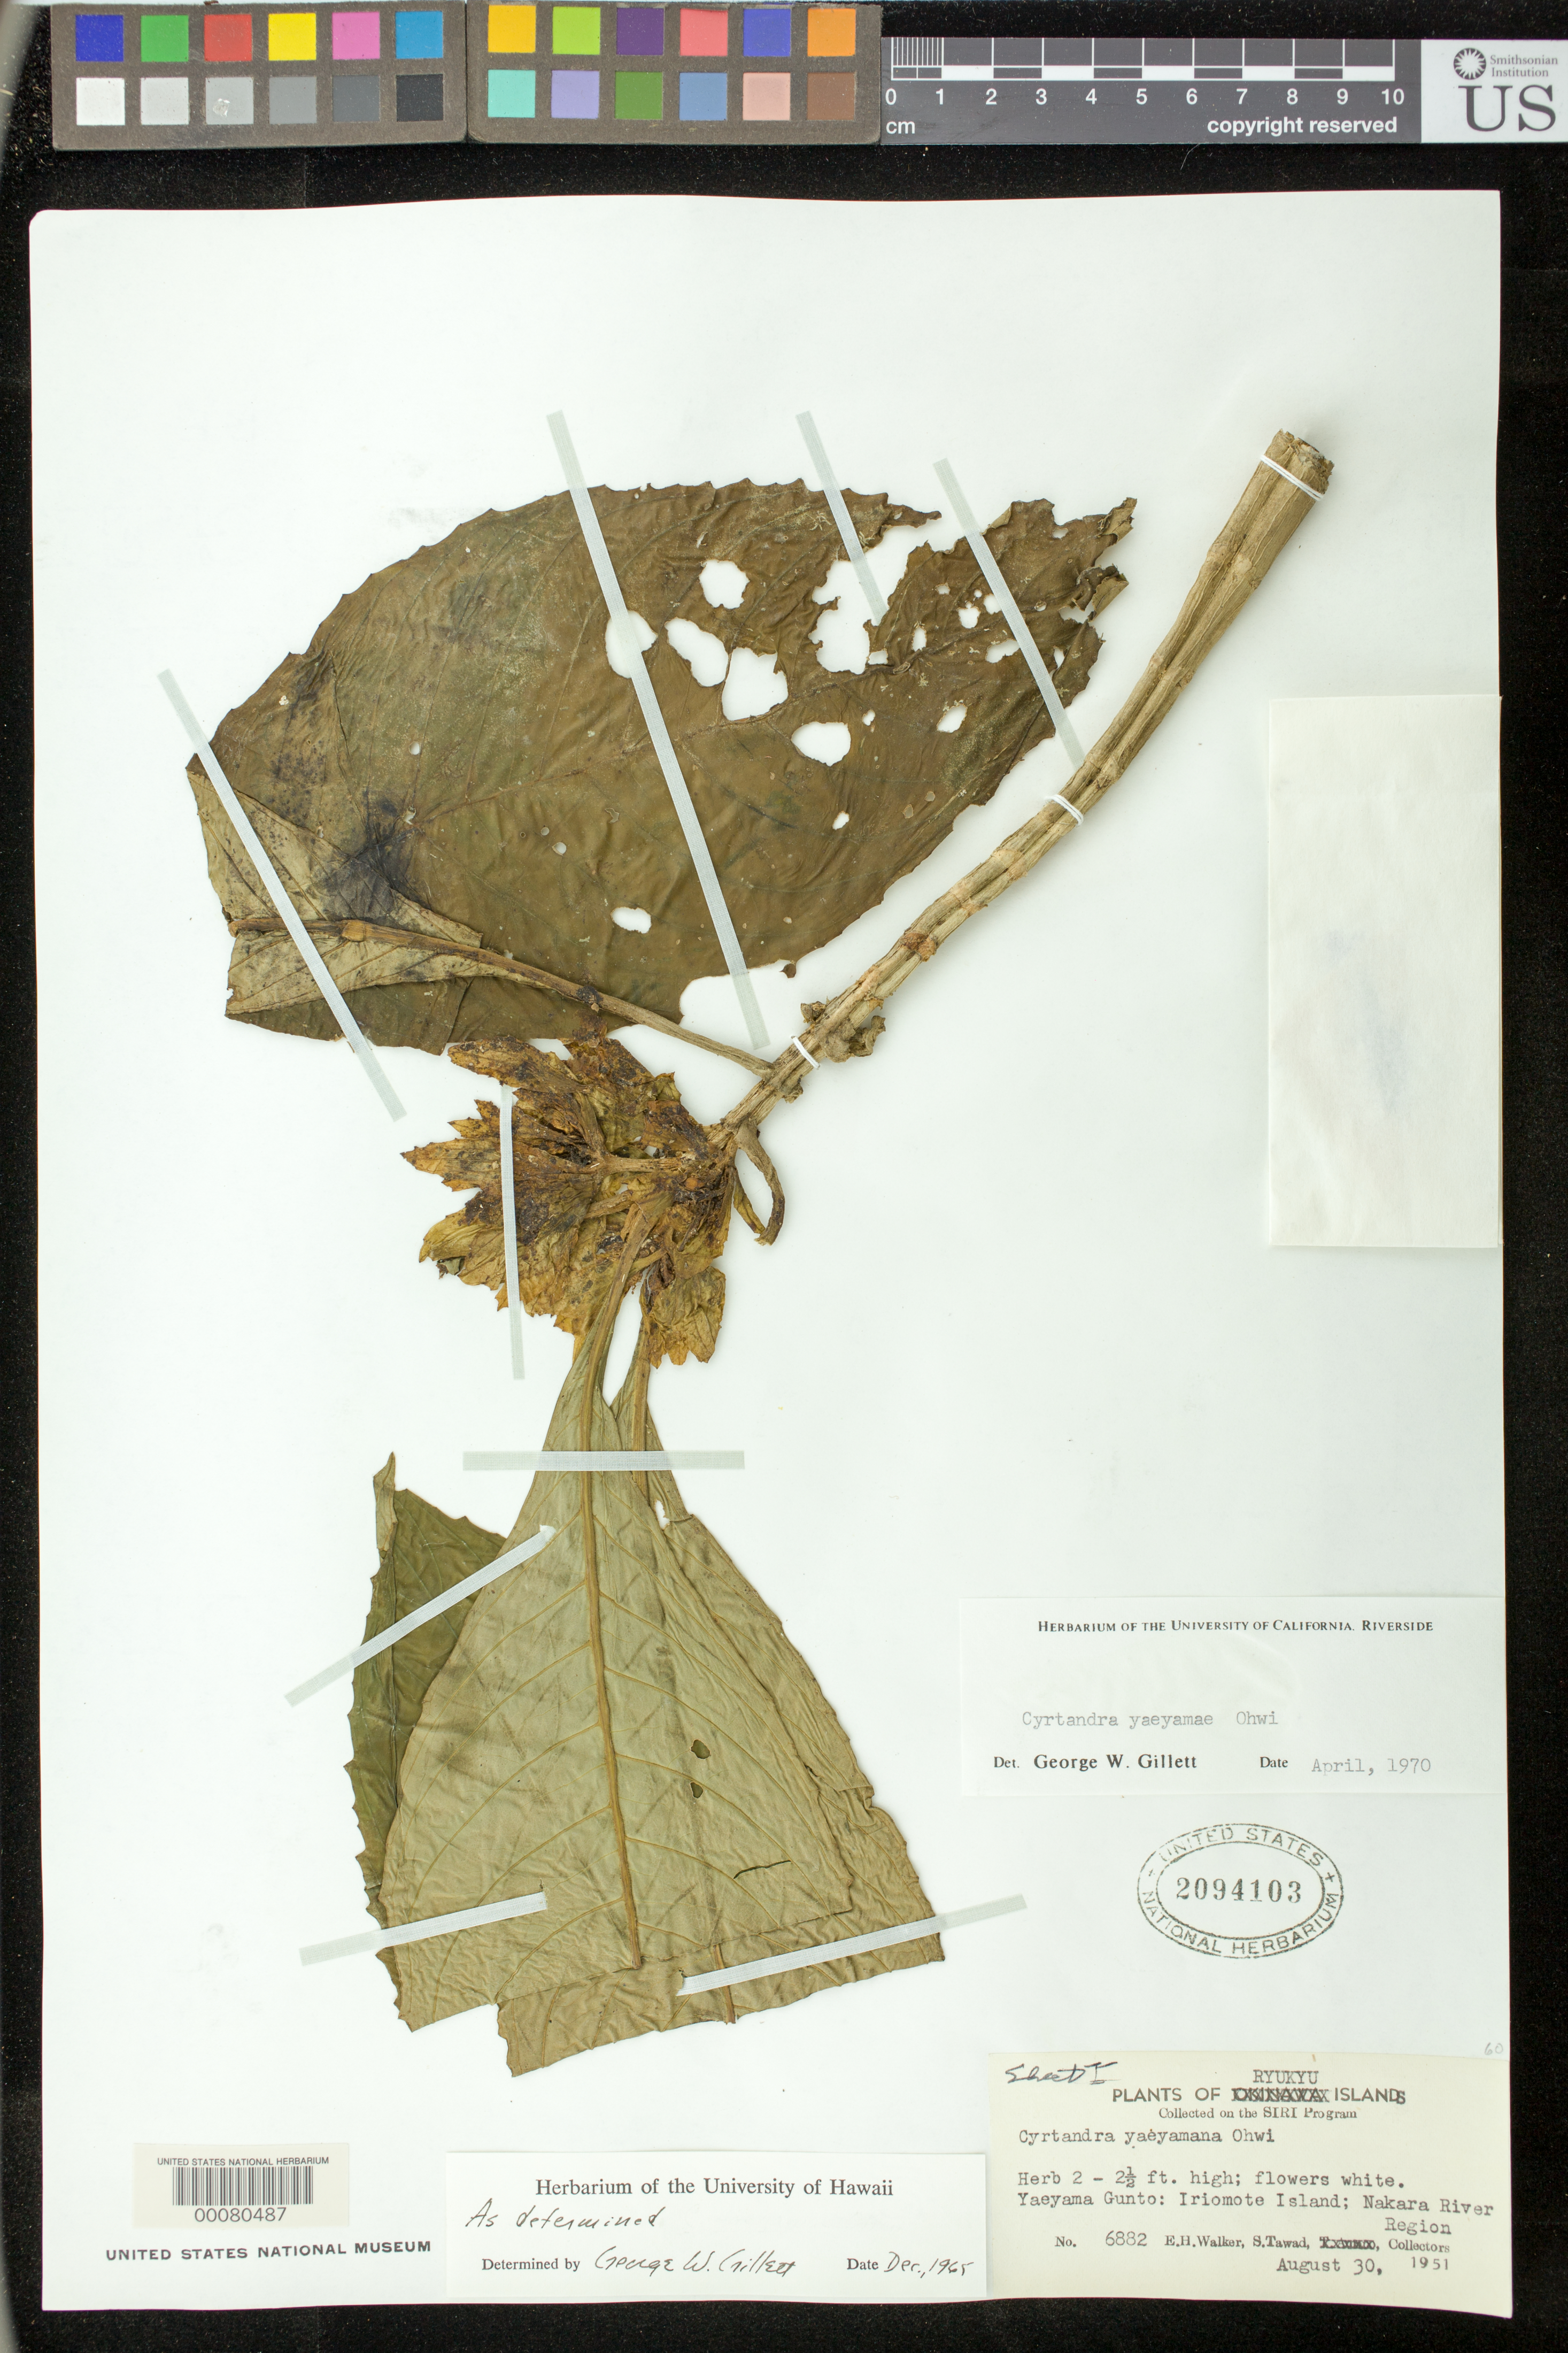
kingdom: Plantae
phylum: Tracheophyta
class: Magnoliopsida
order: Lamiales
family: Gesneriaceae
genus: Cyrtandra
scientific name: Cyrtandra yaeyamae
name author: Ohwi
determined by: Gillett, G. W.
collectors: E. H. Walker & S. Tawada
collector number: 6882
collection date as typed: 30 Aug 1951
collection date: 1951-08-30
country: Japan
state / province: Okinawa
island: Okinawa I.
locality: Yaeyama gunto, iriomote island, nakara river region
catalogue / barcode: US 2094103